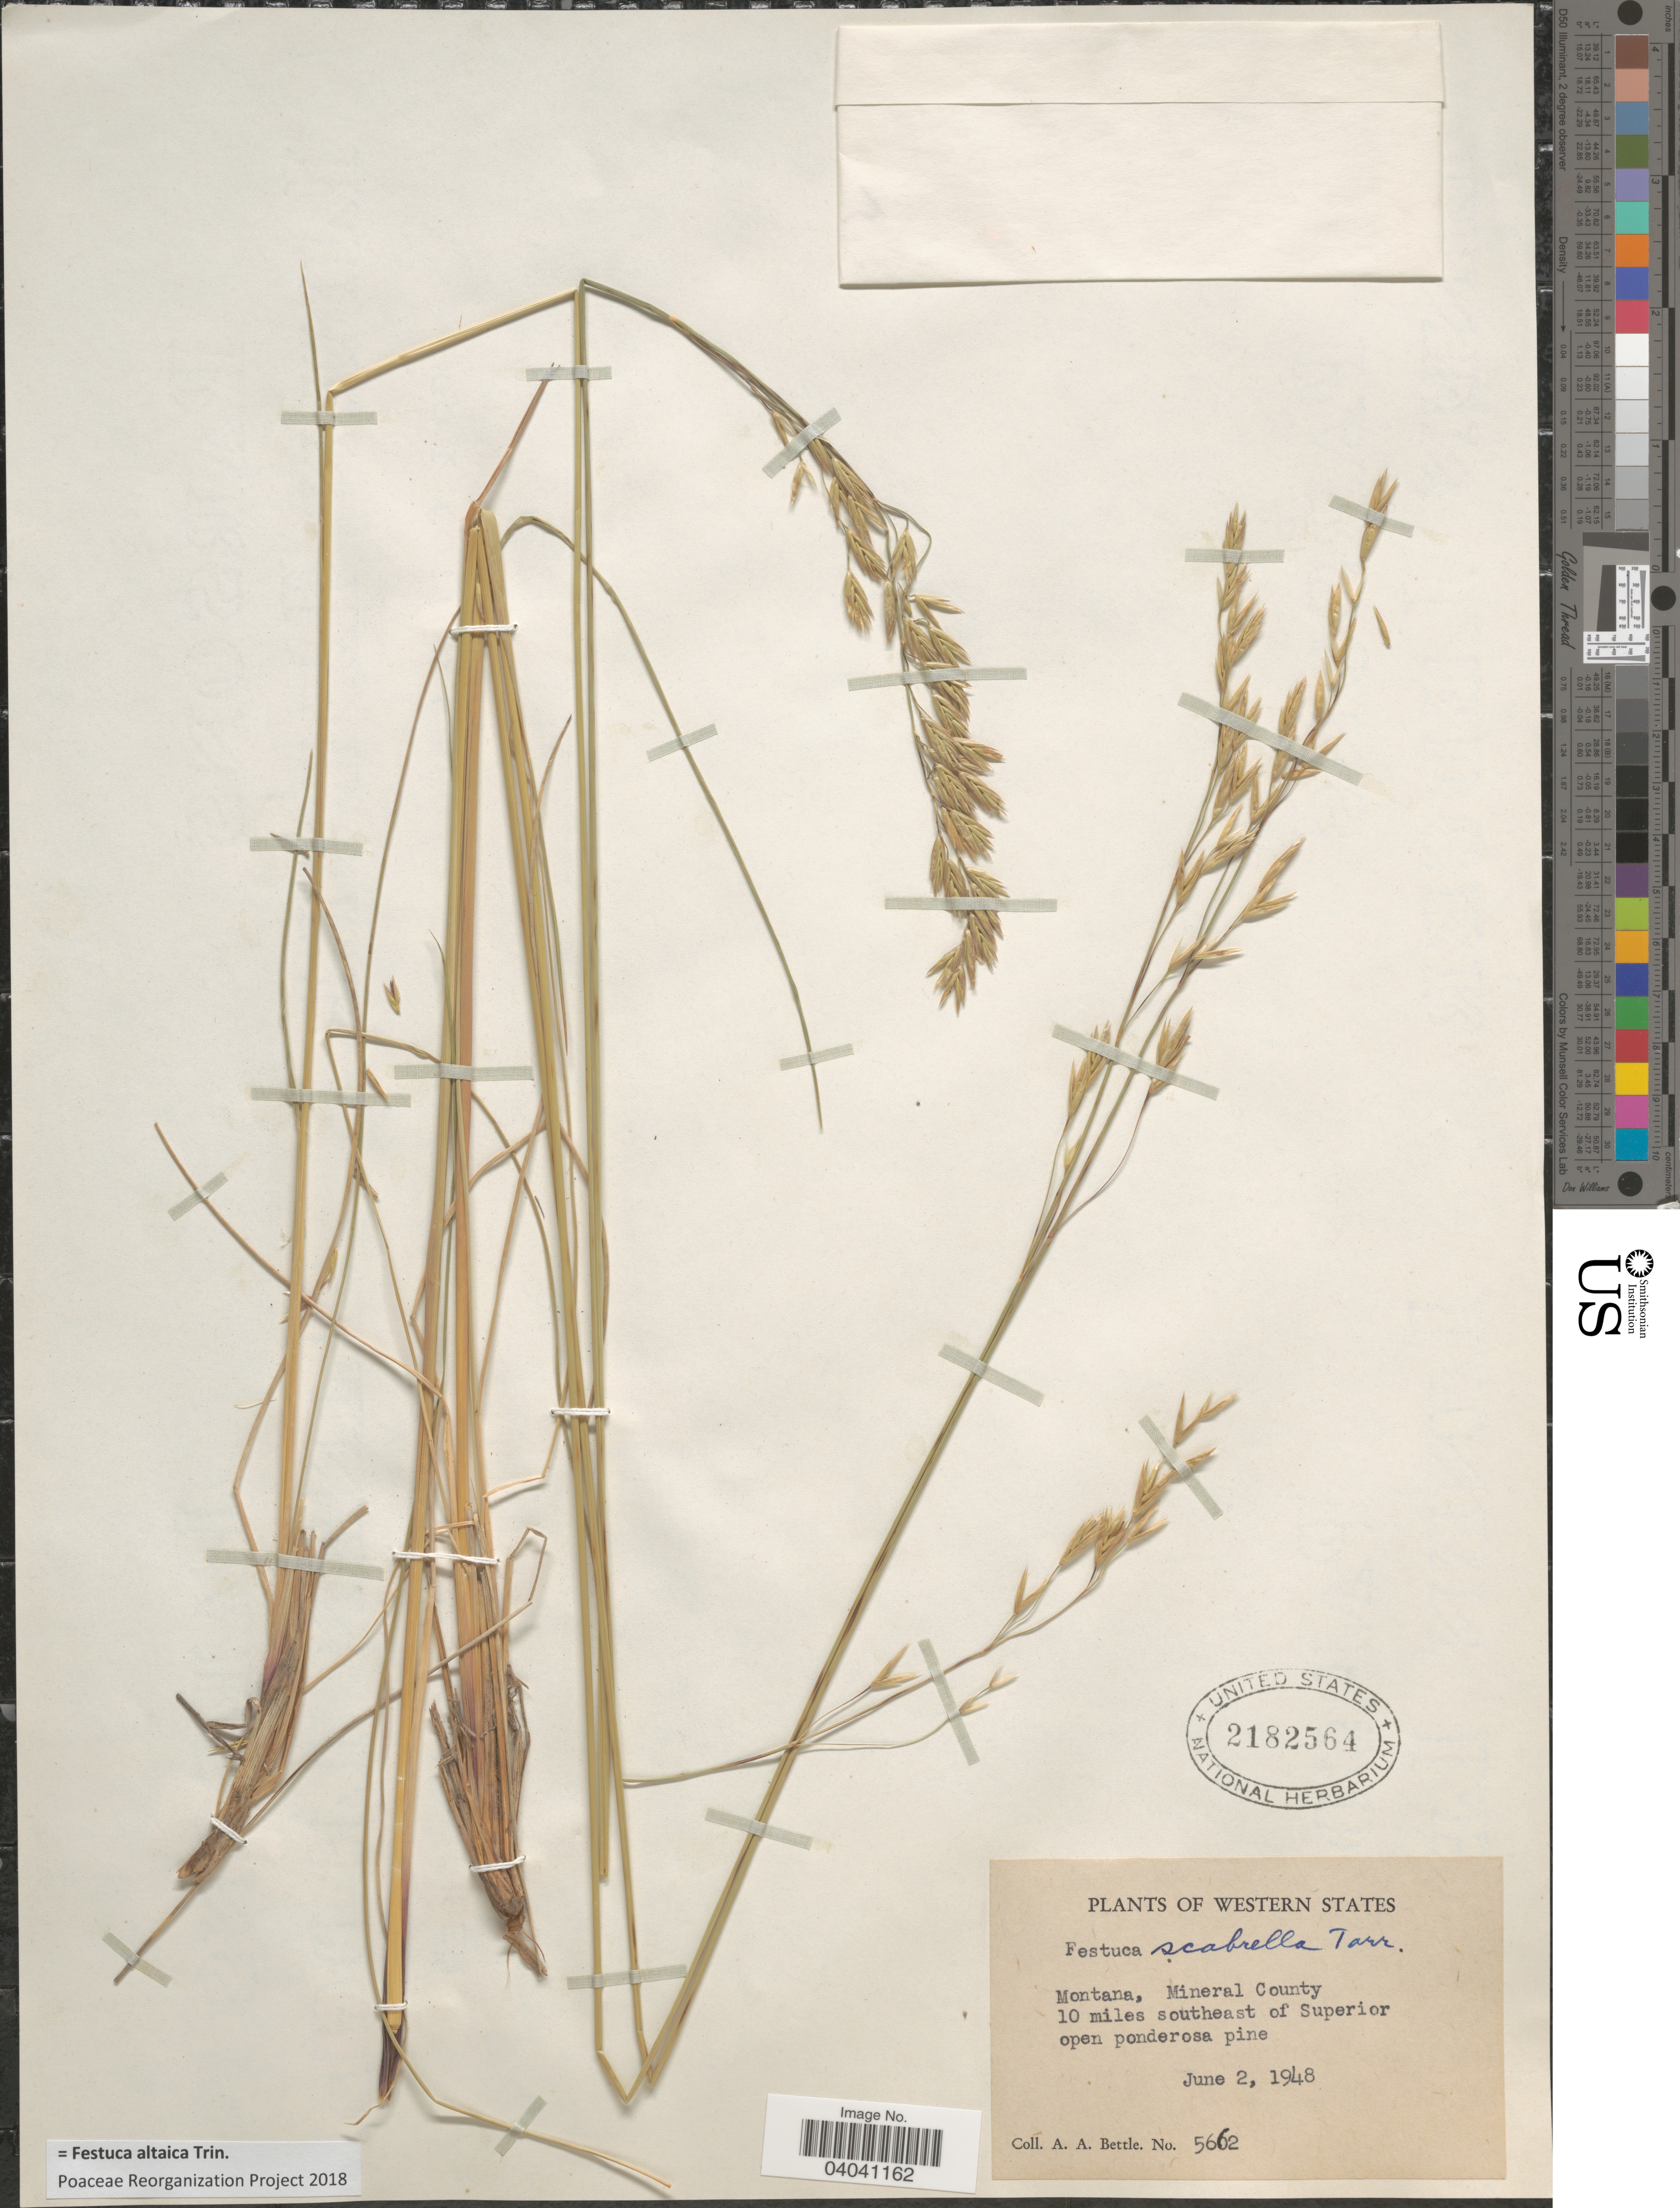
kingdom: Plantae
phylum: Tracheophyta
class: Liliopsida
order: Poales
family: Poaceae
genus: Festuca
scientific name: Festuca altaica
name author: Trin.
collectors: A. Bettle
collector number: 5662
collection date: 1948-06-02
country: United States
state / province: Montana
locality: Western States. Mineral County. 10 miles southeast of Superior.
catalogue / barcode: US 2182564